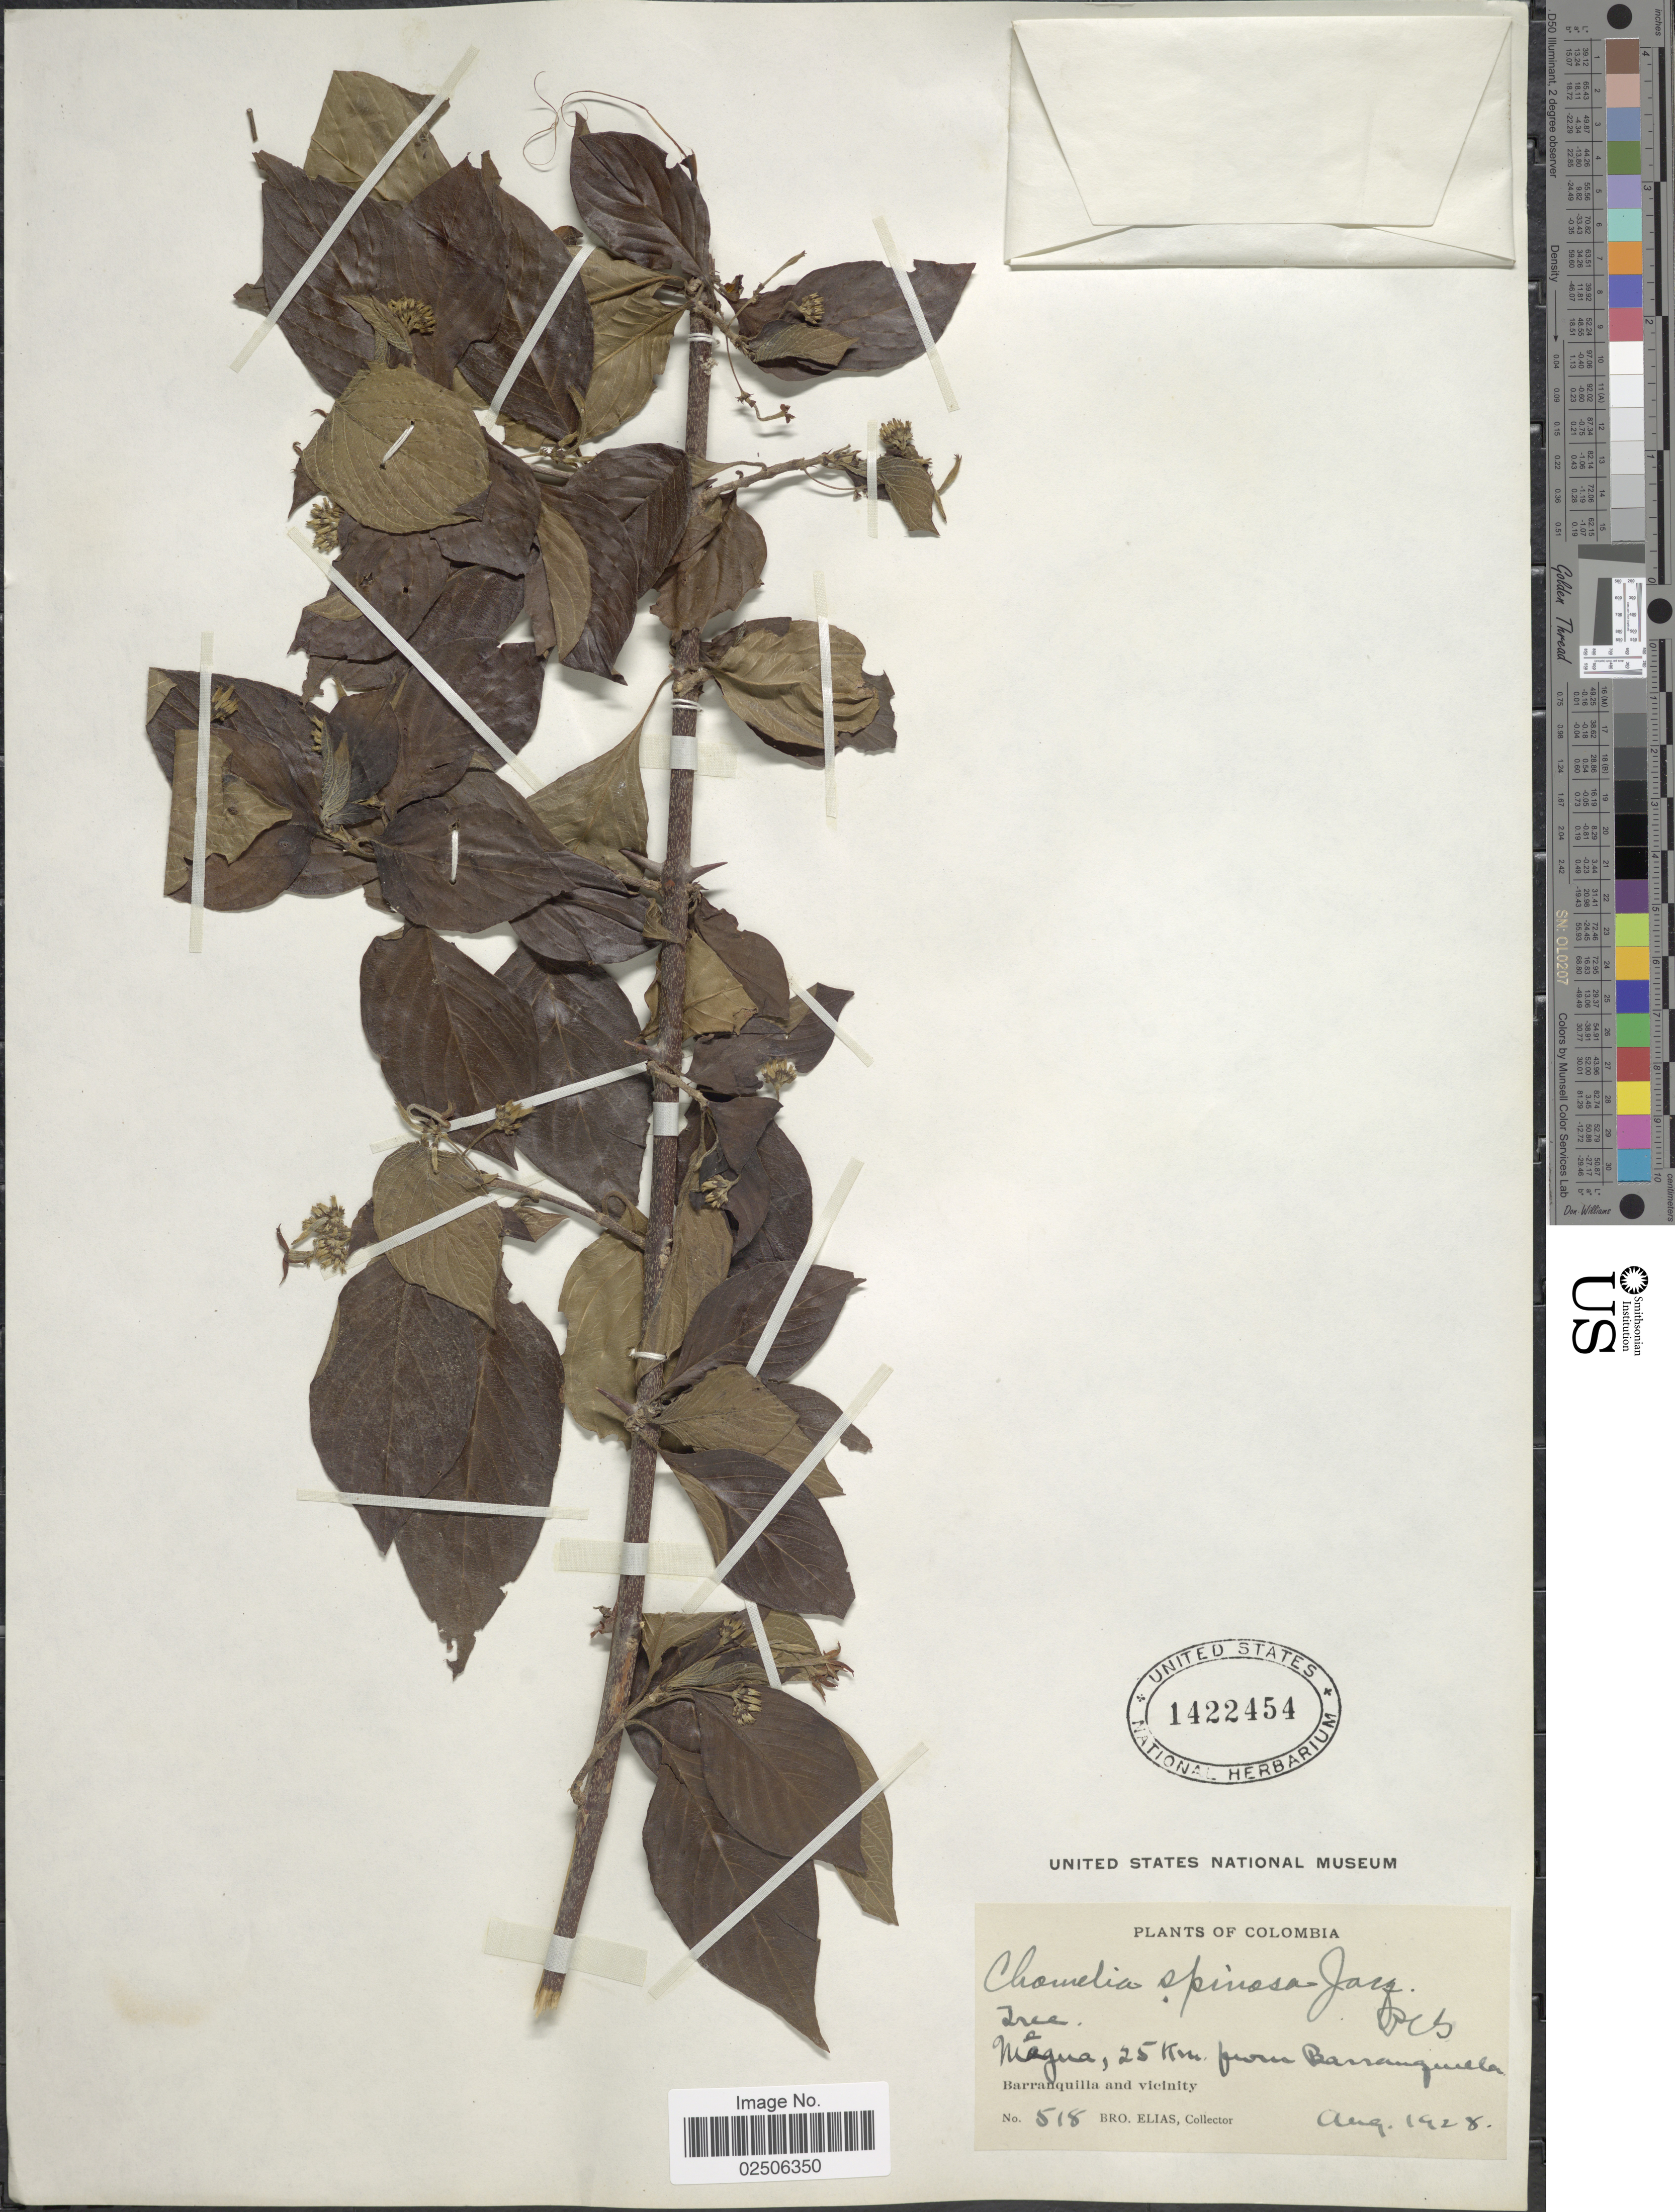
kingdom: Plantae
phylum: Tracheophyta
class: Magnoliopsida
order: Gentianales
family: Rubiaceae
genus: Chomelia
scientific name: Chomelia spinosa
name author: Jacq.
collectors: Bro. Elias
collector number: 518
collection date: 1928-08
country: Colombia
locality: Megua, 25 km. from Barranquilla, Barranquilla and vicinity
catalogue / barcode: US 1422454